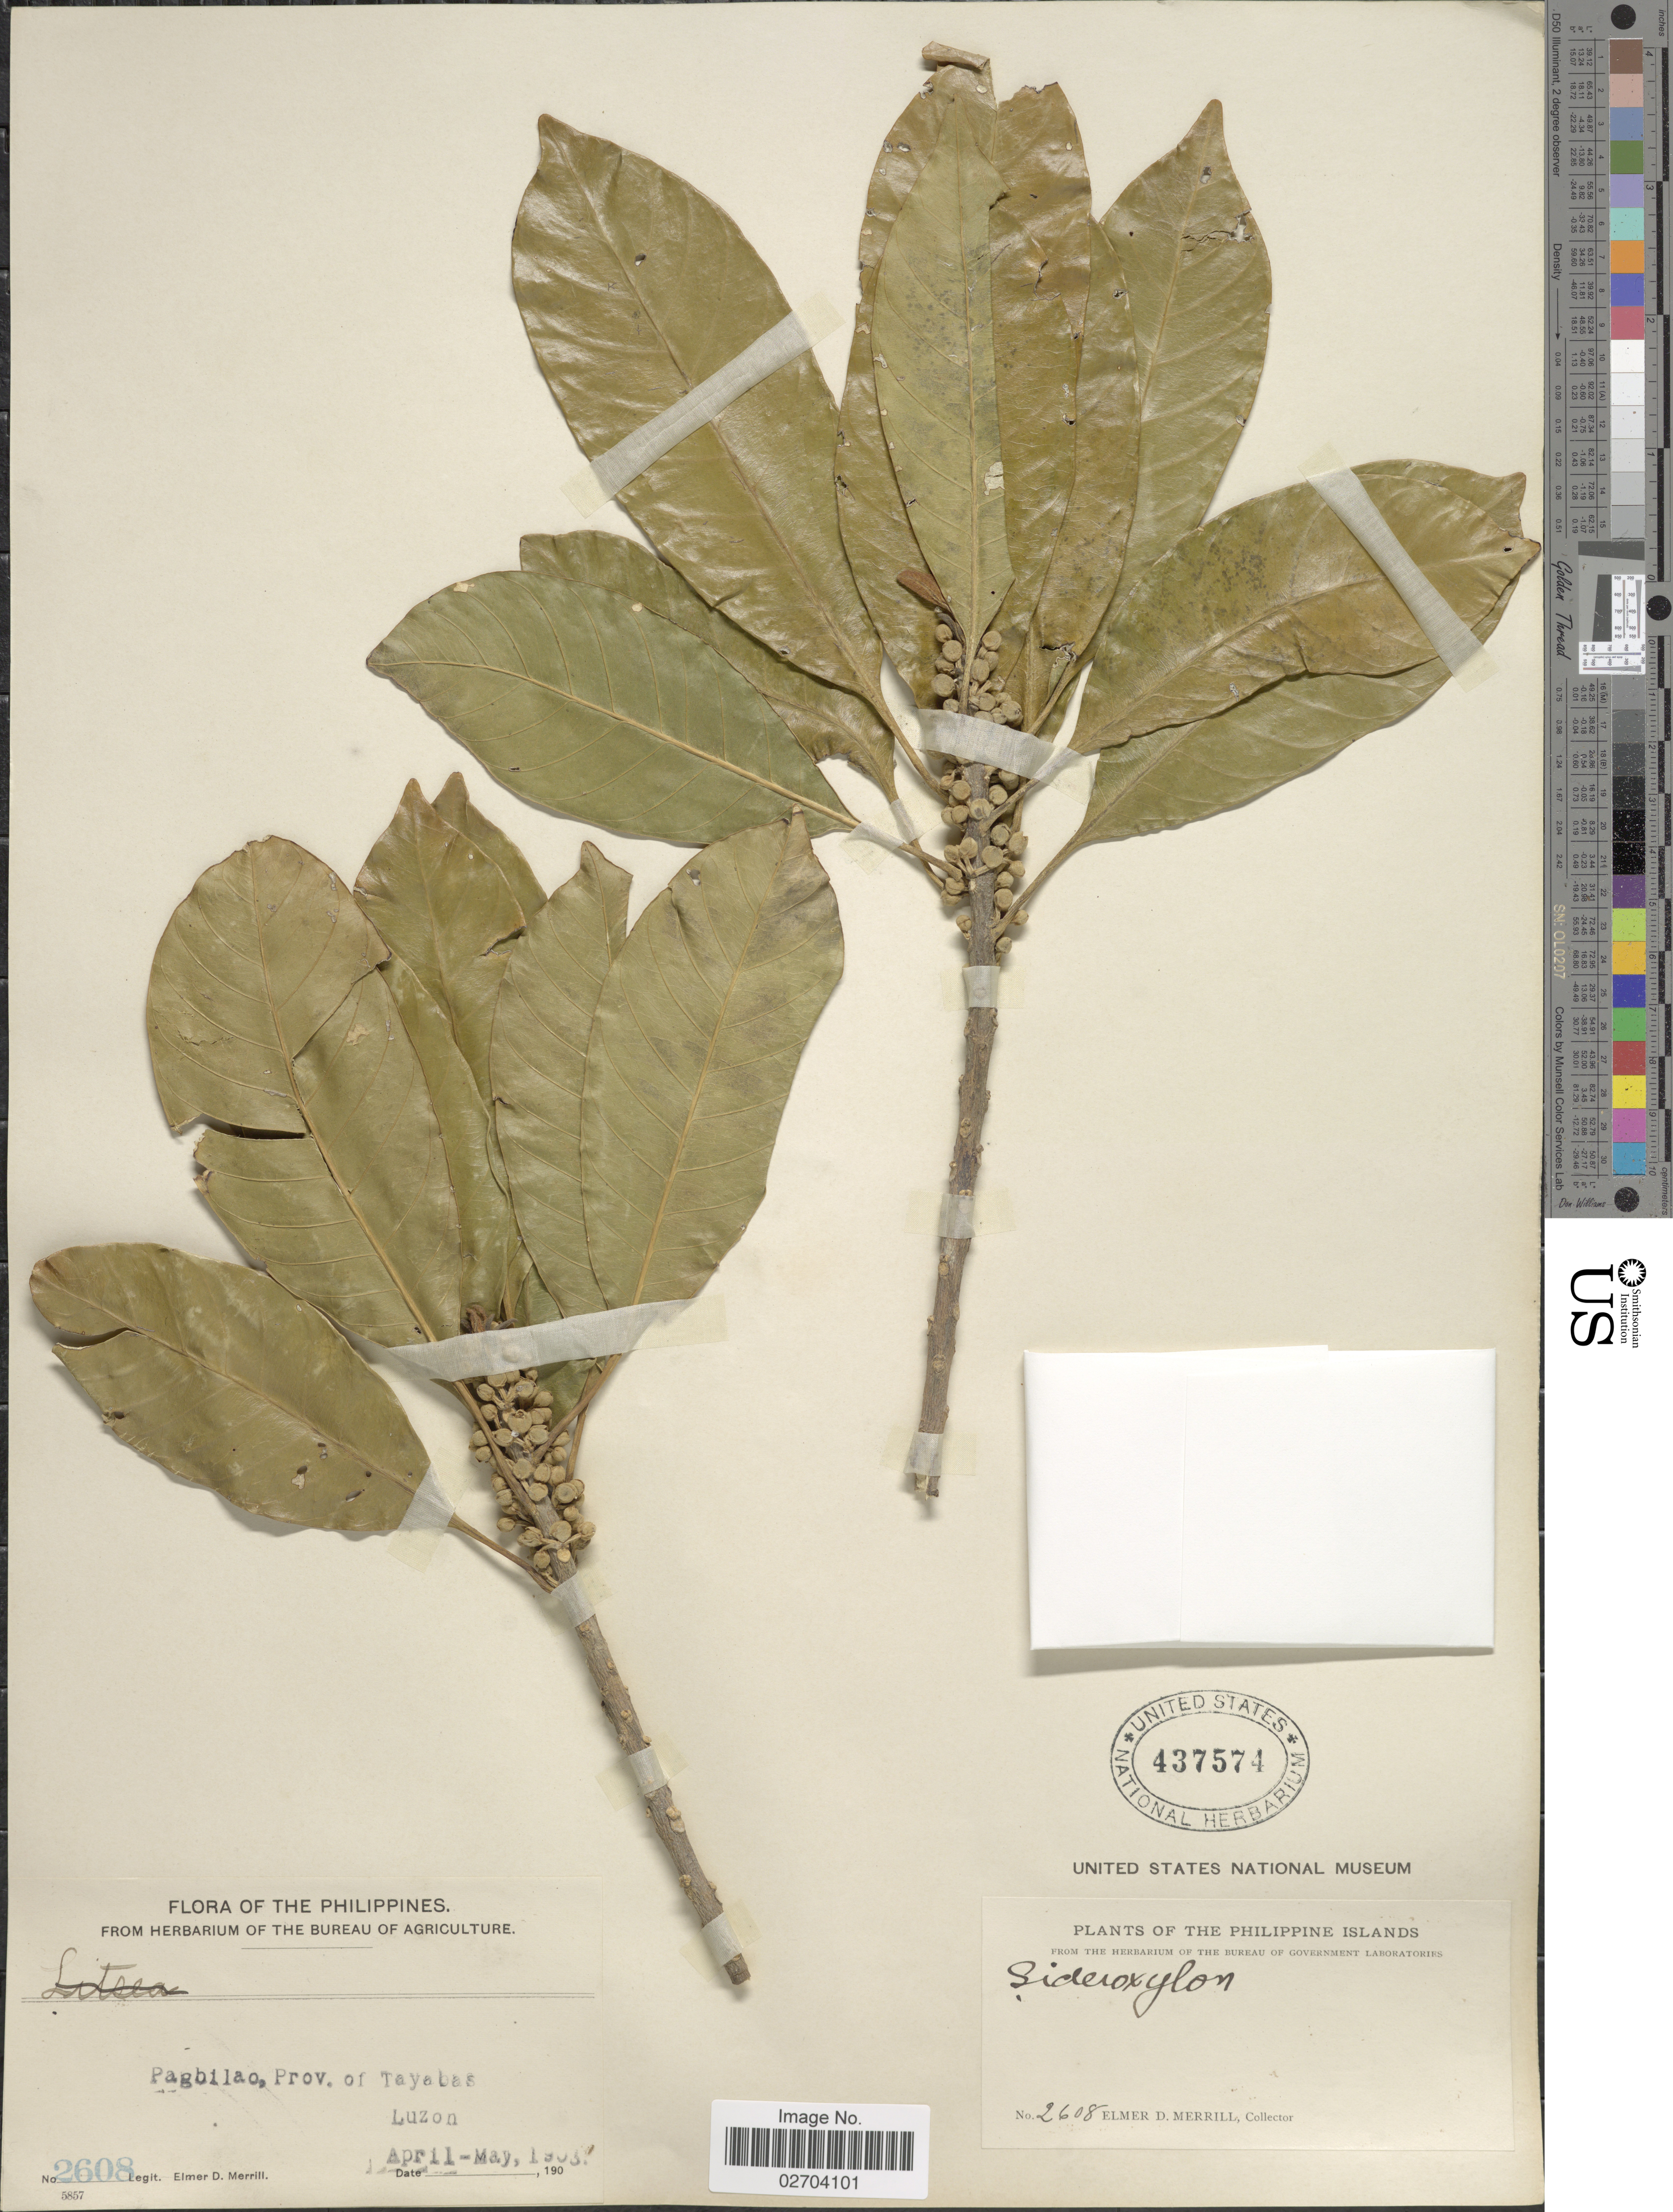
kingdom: Plantae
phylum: Tracheophyta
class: Magnoliopsida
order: Ericales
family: Sapotaceae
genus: Sideroxylon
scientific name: Sideroxylon macranthum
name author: Merr.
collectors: E. D. Merrill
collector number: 2608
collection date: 1905-04/1905-05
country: Philippines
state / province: Calabarzon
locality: Pagbilao, Prov. of Tayabas. Luzon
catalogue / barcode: US 437574